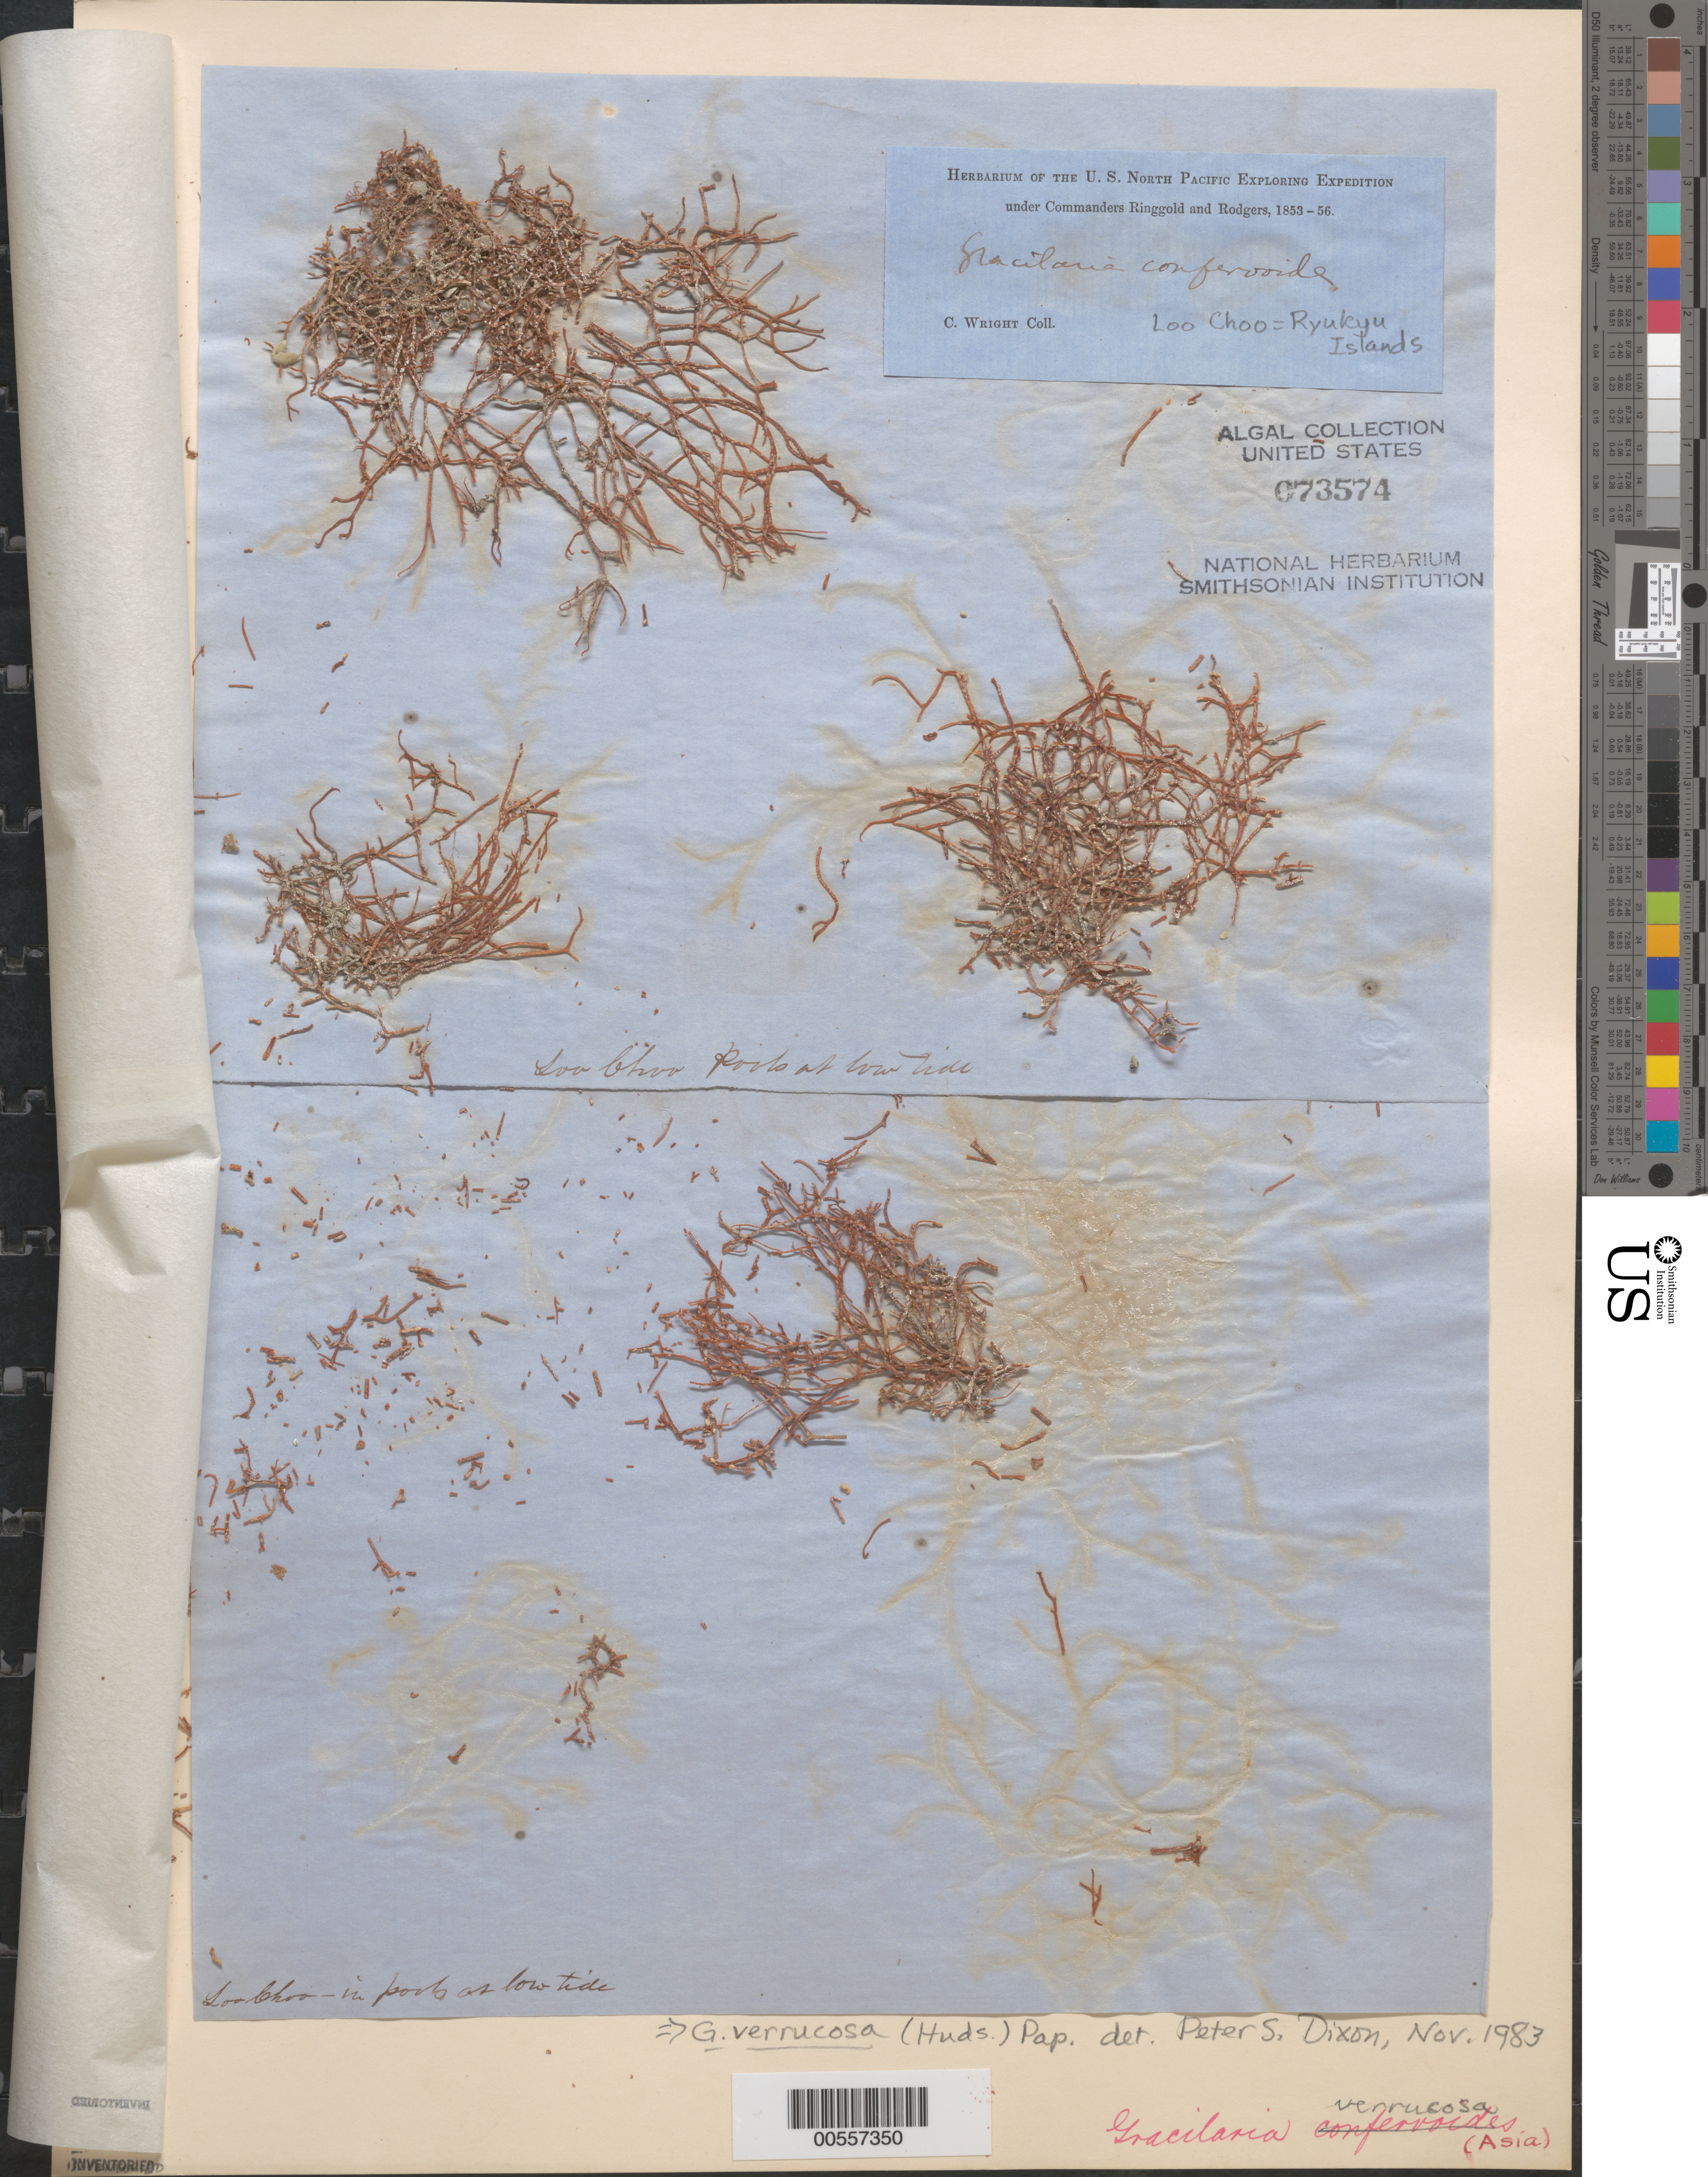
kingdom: Plantae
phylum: Rhodophyta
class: Florideophyceae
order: Gracilariales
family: Gracilariaceae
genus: Gracilariopsis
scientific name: Gracilariopsis longissima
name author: (S.G. Gmel.) Steentoft et al.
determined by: Algae name updating Project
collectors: C. Wright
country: Japan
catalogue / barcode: US 73574